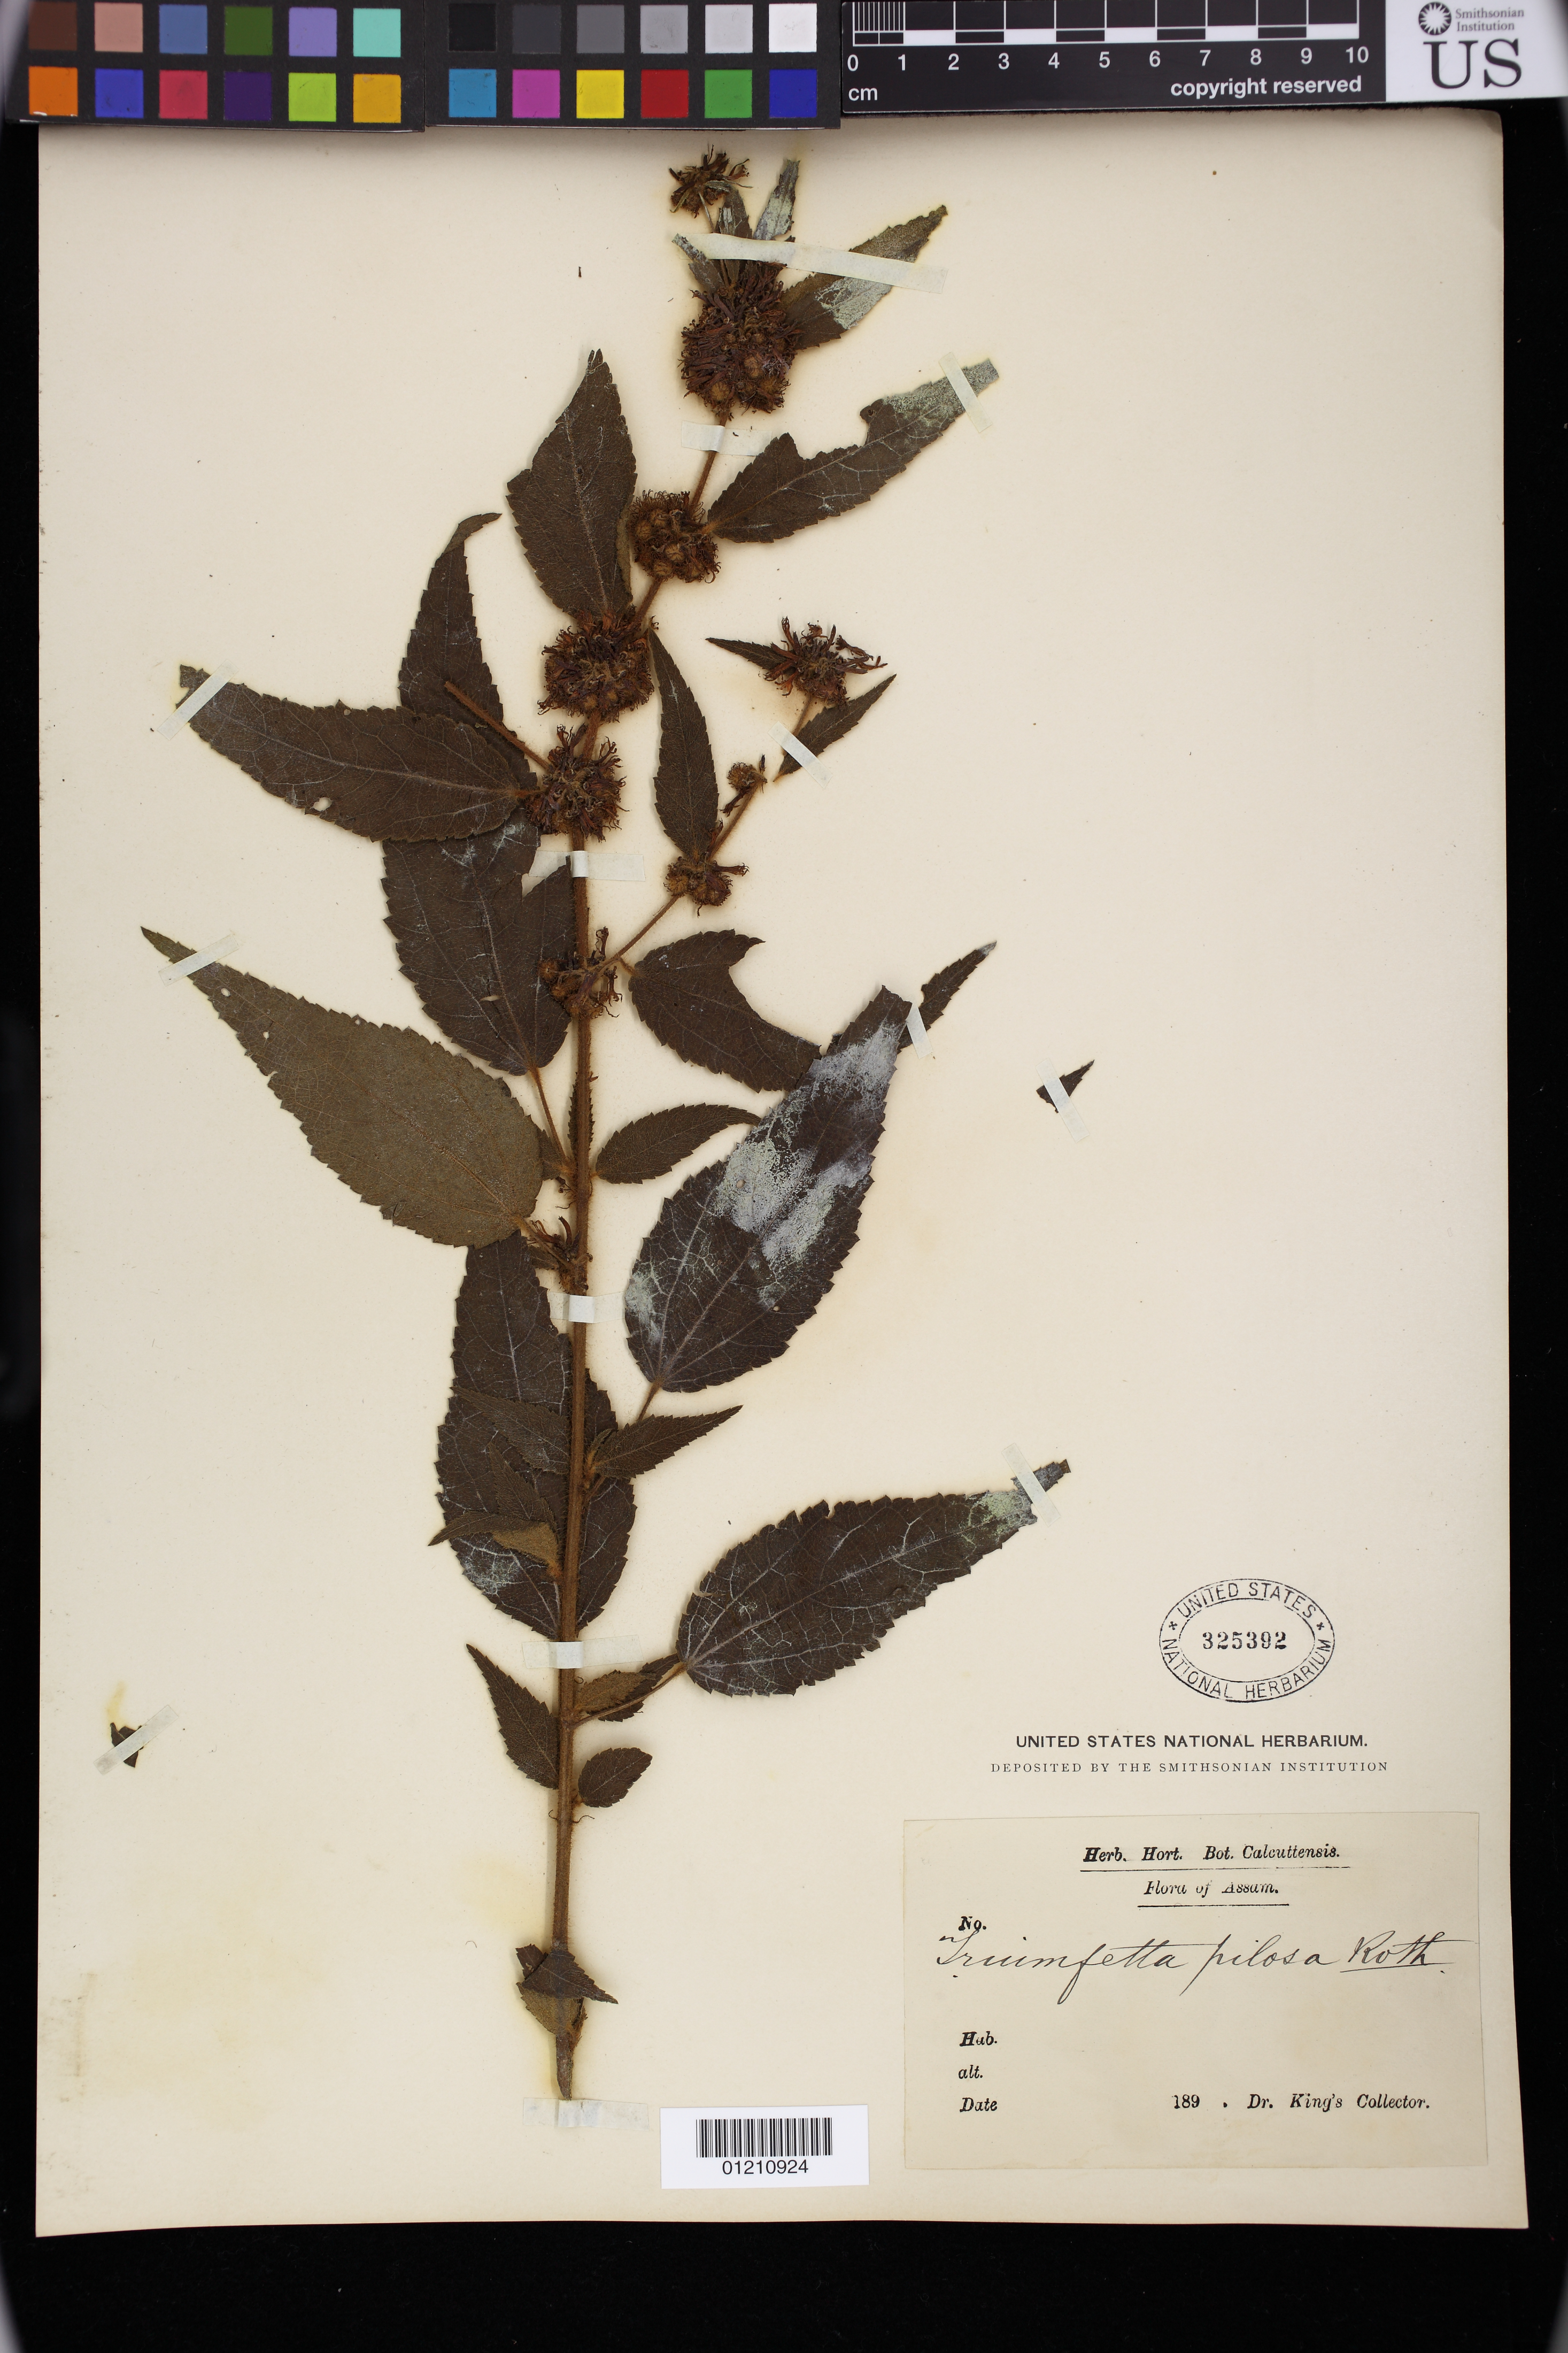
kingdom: Plantae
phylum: Tracheophyta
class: Magnoliopsida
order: Malvales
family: Malvaceae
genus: Triumfetta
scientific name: Triumfetta pilosa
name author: Roth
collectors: Dr. King's collector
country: India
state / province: Assam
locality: Flora of Assam.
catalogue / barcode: US 325392